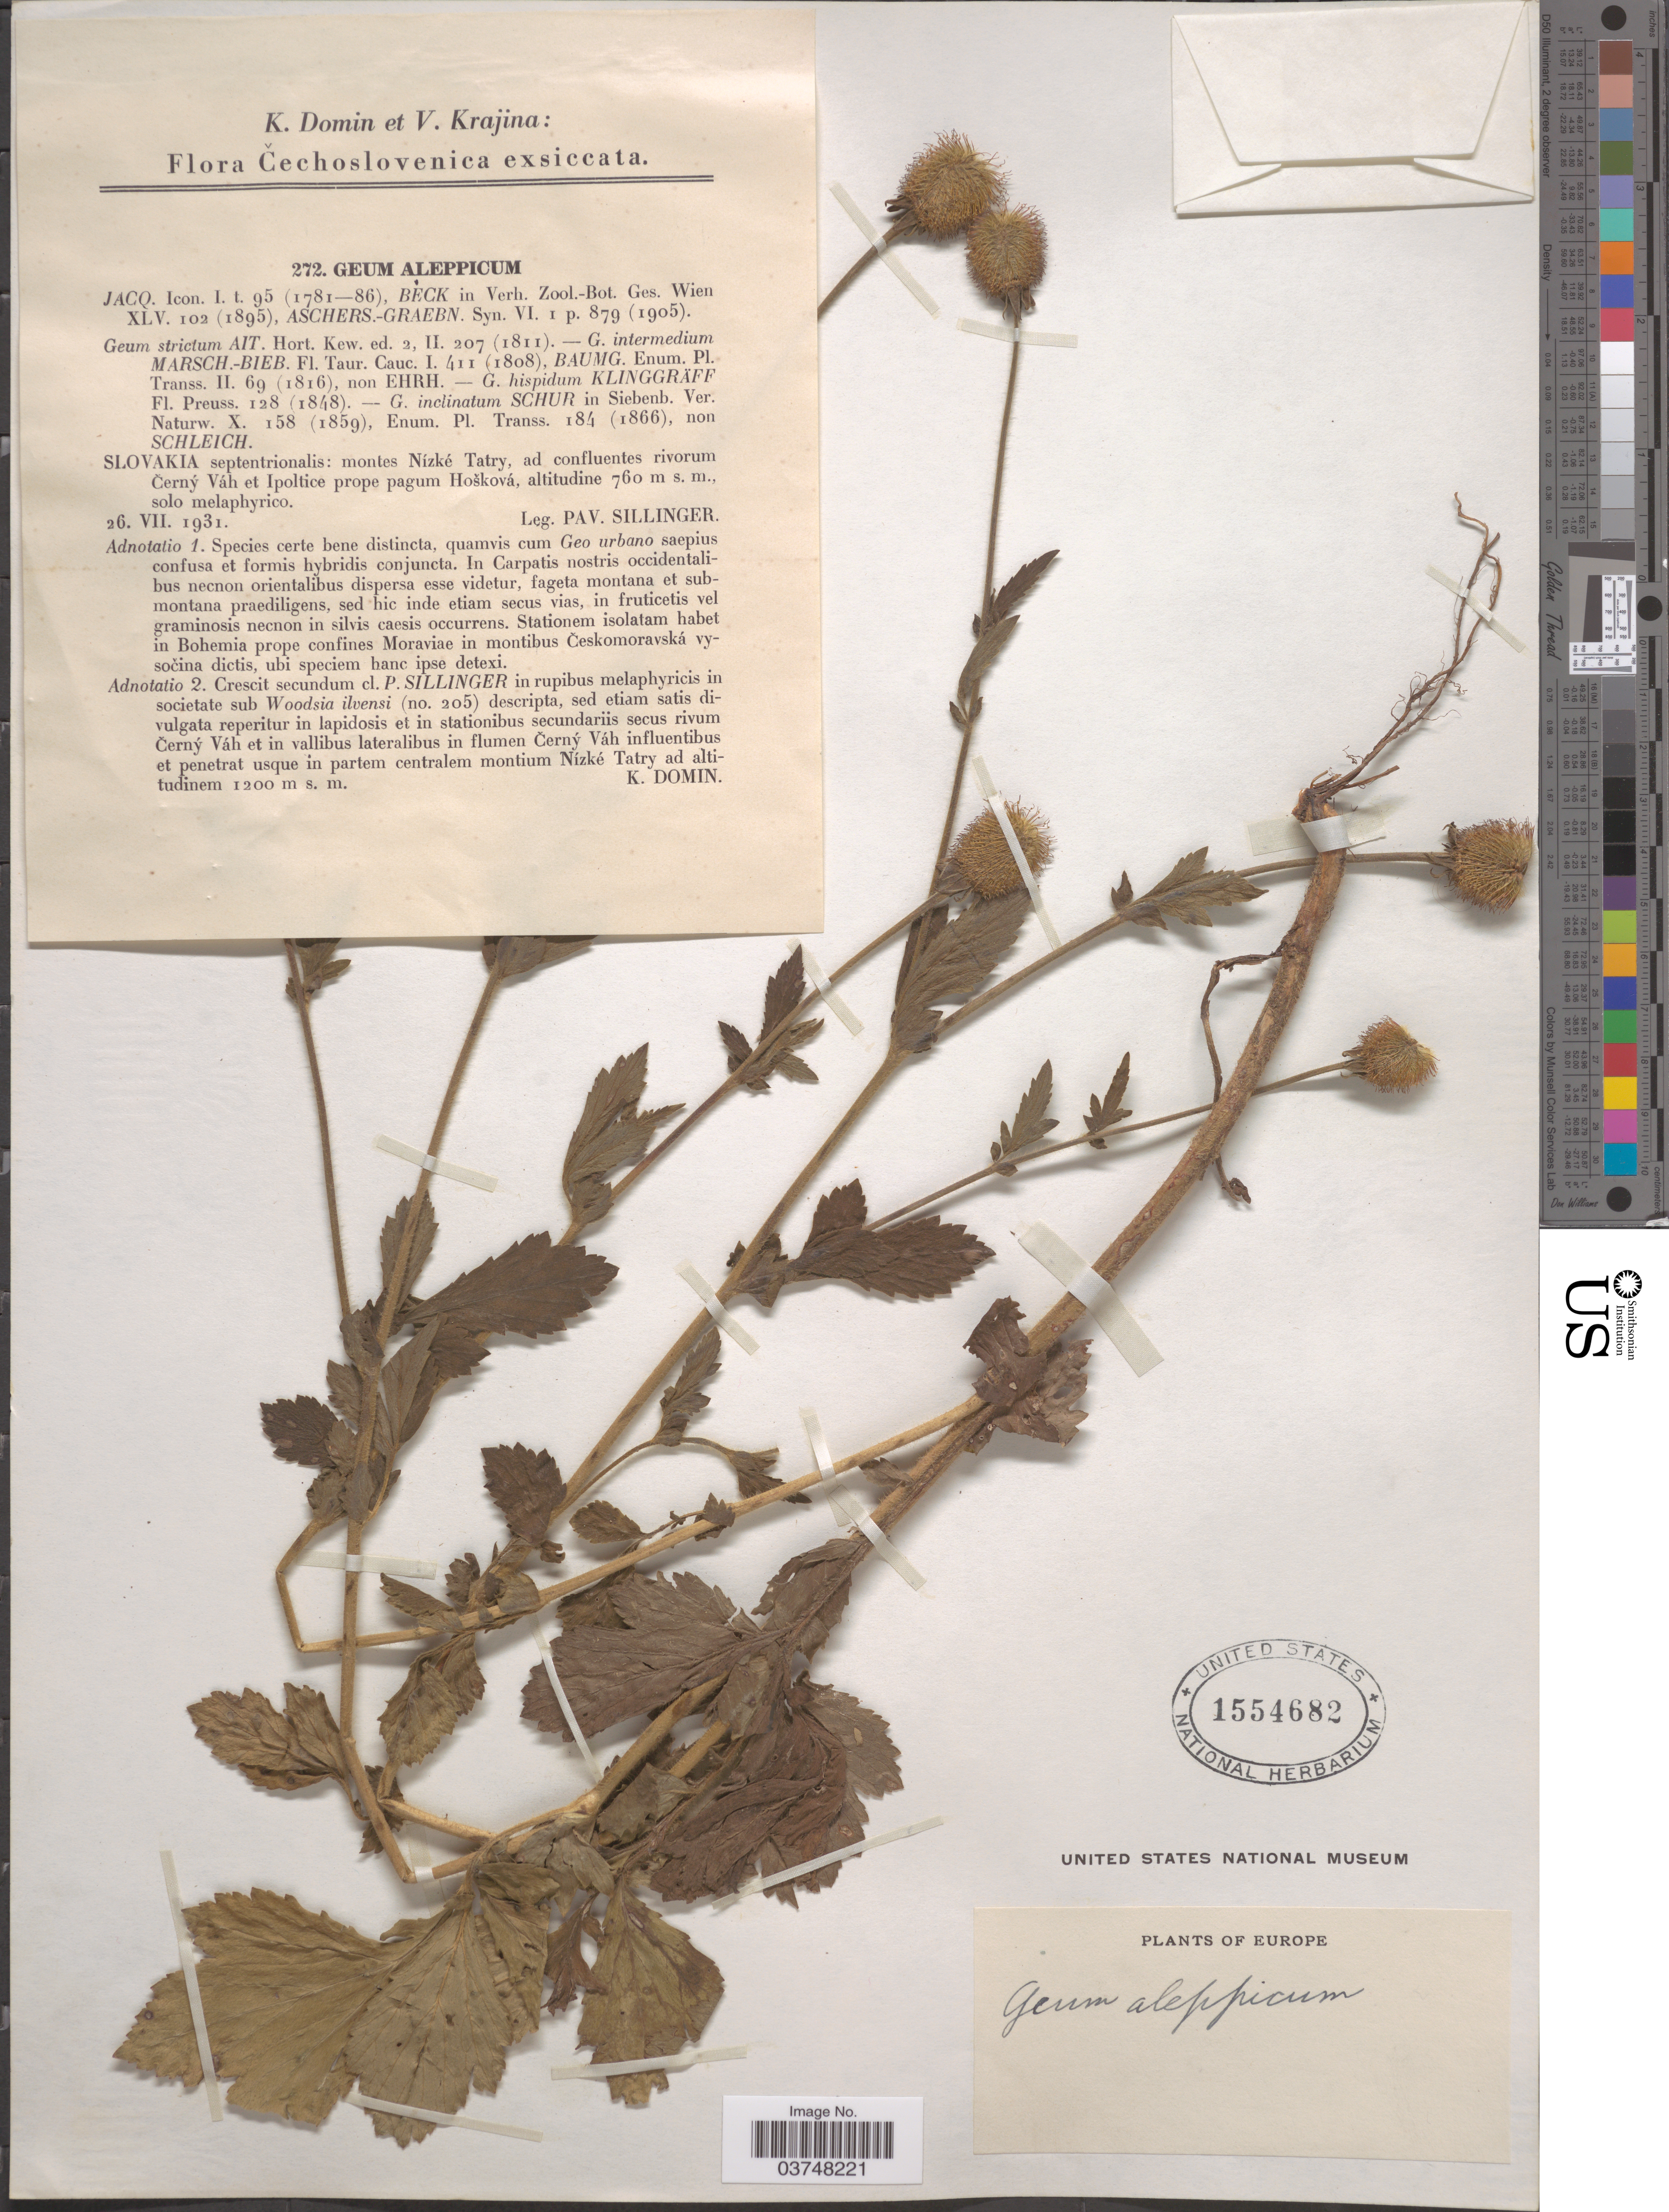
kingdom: Plantae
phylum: Tracheophyta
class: Magnoliopsida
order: Rosales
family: Rosaceae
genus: Geum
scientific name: Geum aleppicum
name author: Jacq.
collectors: P. Sillinger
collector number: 272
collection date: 1931-07-26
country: Slovakia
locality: Slovakia septentrionalis: montes Nízké Tatry, ad confluentes rivorum Cerný Váh et Ipoltice prope pagum Hosková.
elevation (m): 760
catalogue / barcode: US 1554682